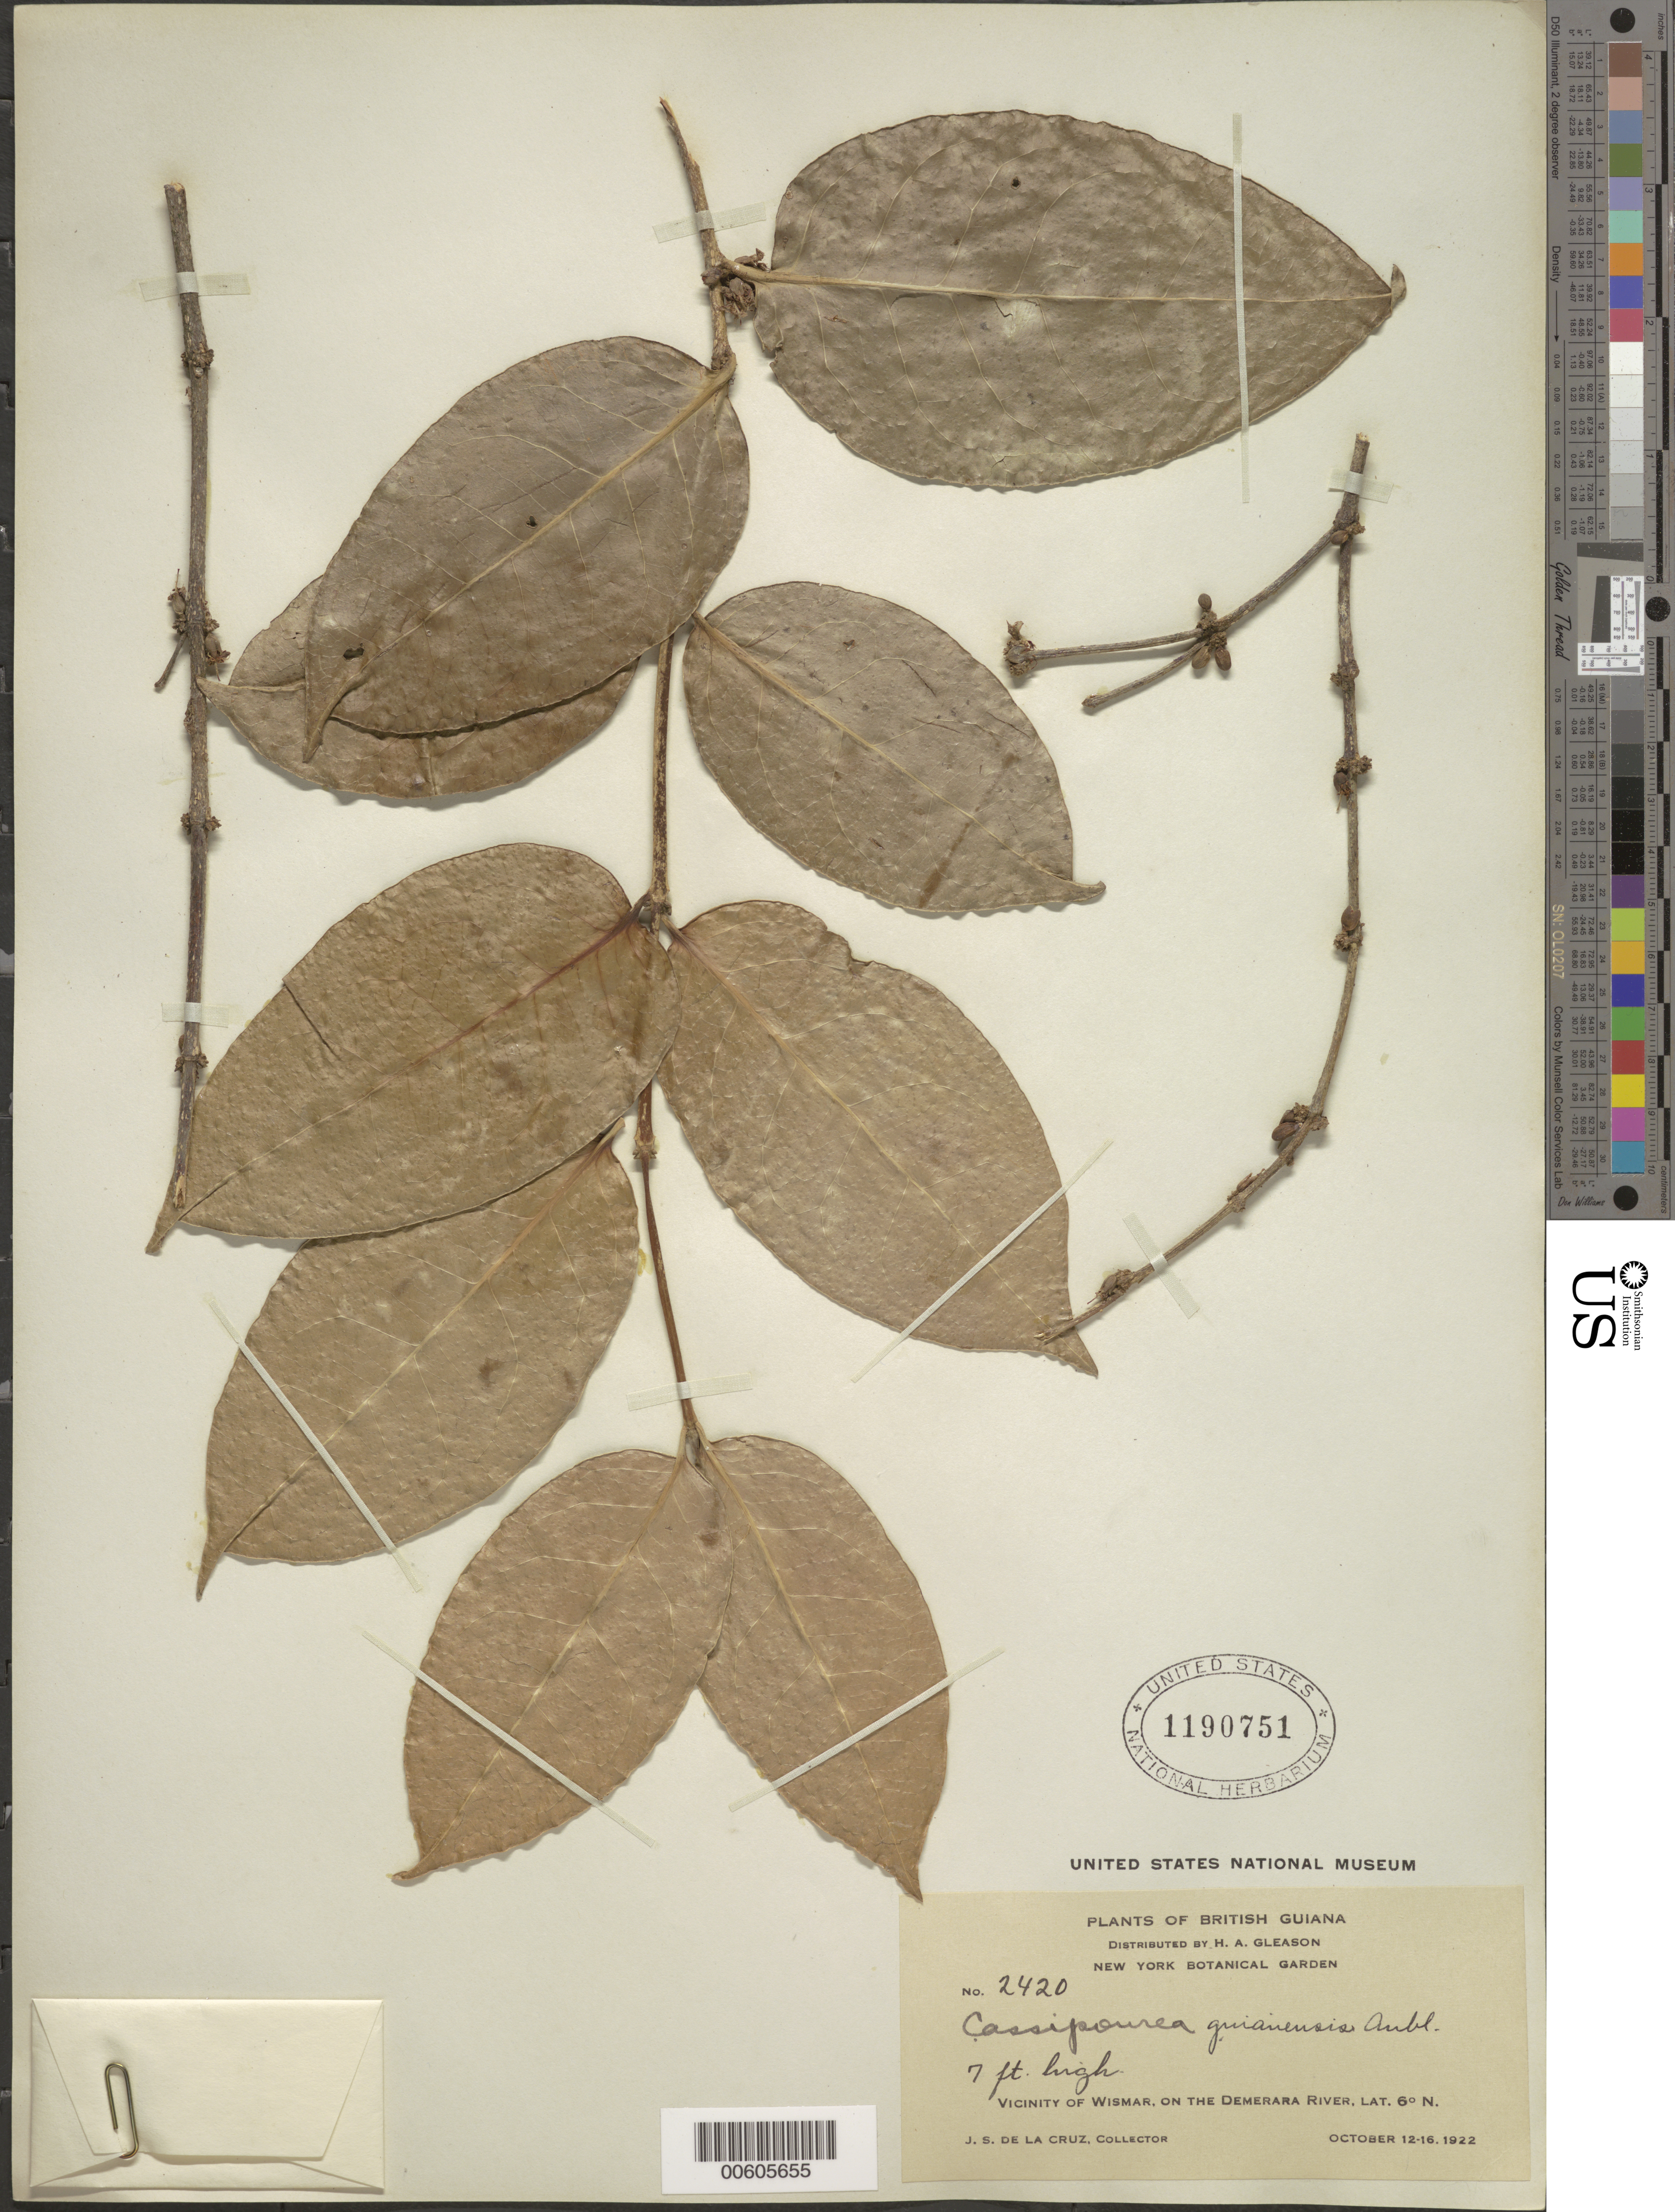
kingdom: Plantae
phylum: Tracheophyta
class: Magnoliopsida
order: Malpighiales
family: Rhizophoraceae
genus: Cassipourea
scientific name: Cassipourea guianensis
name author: Aubl.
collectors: J. S. de la Cruz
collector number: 2420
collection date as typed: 12-Oct-22 to 16-Oct-22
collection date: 1922-10-12/1922-10-16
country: Guyana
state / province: U. Demerara-Berbice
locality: Wismar vic., on the Demerara River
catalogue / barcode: US 1190751